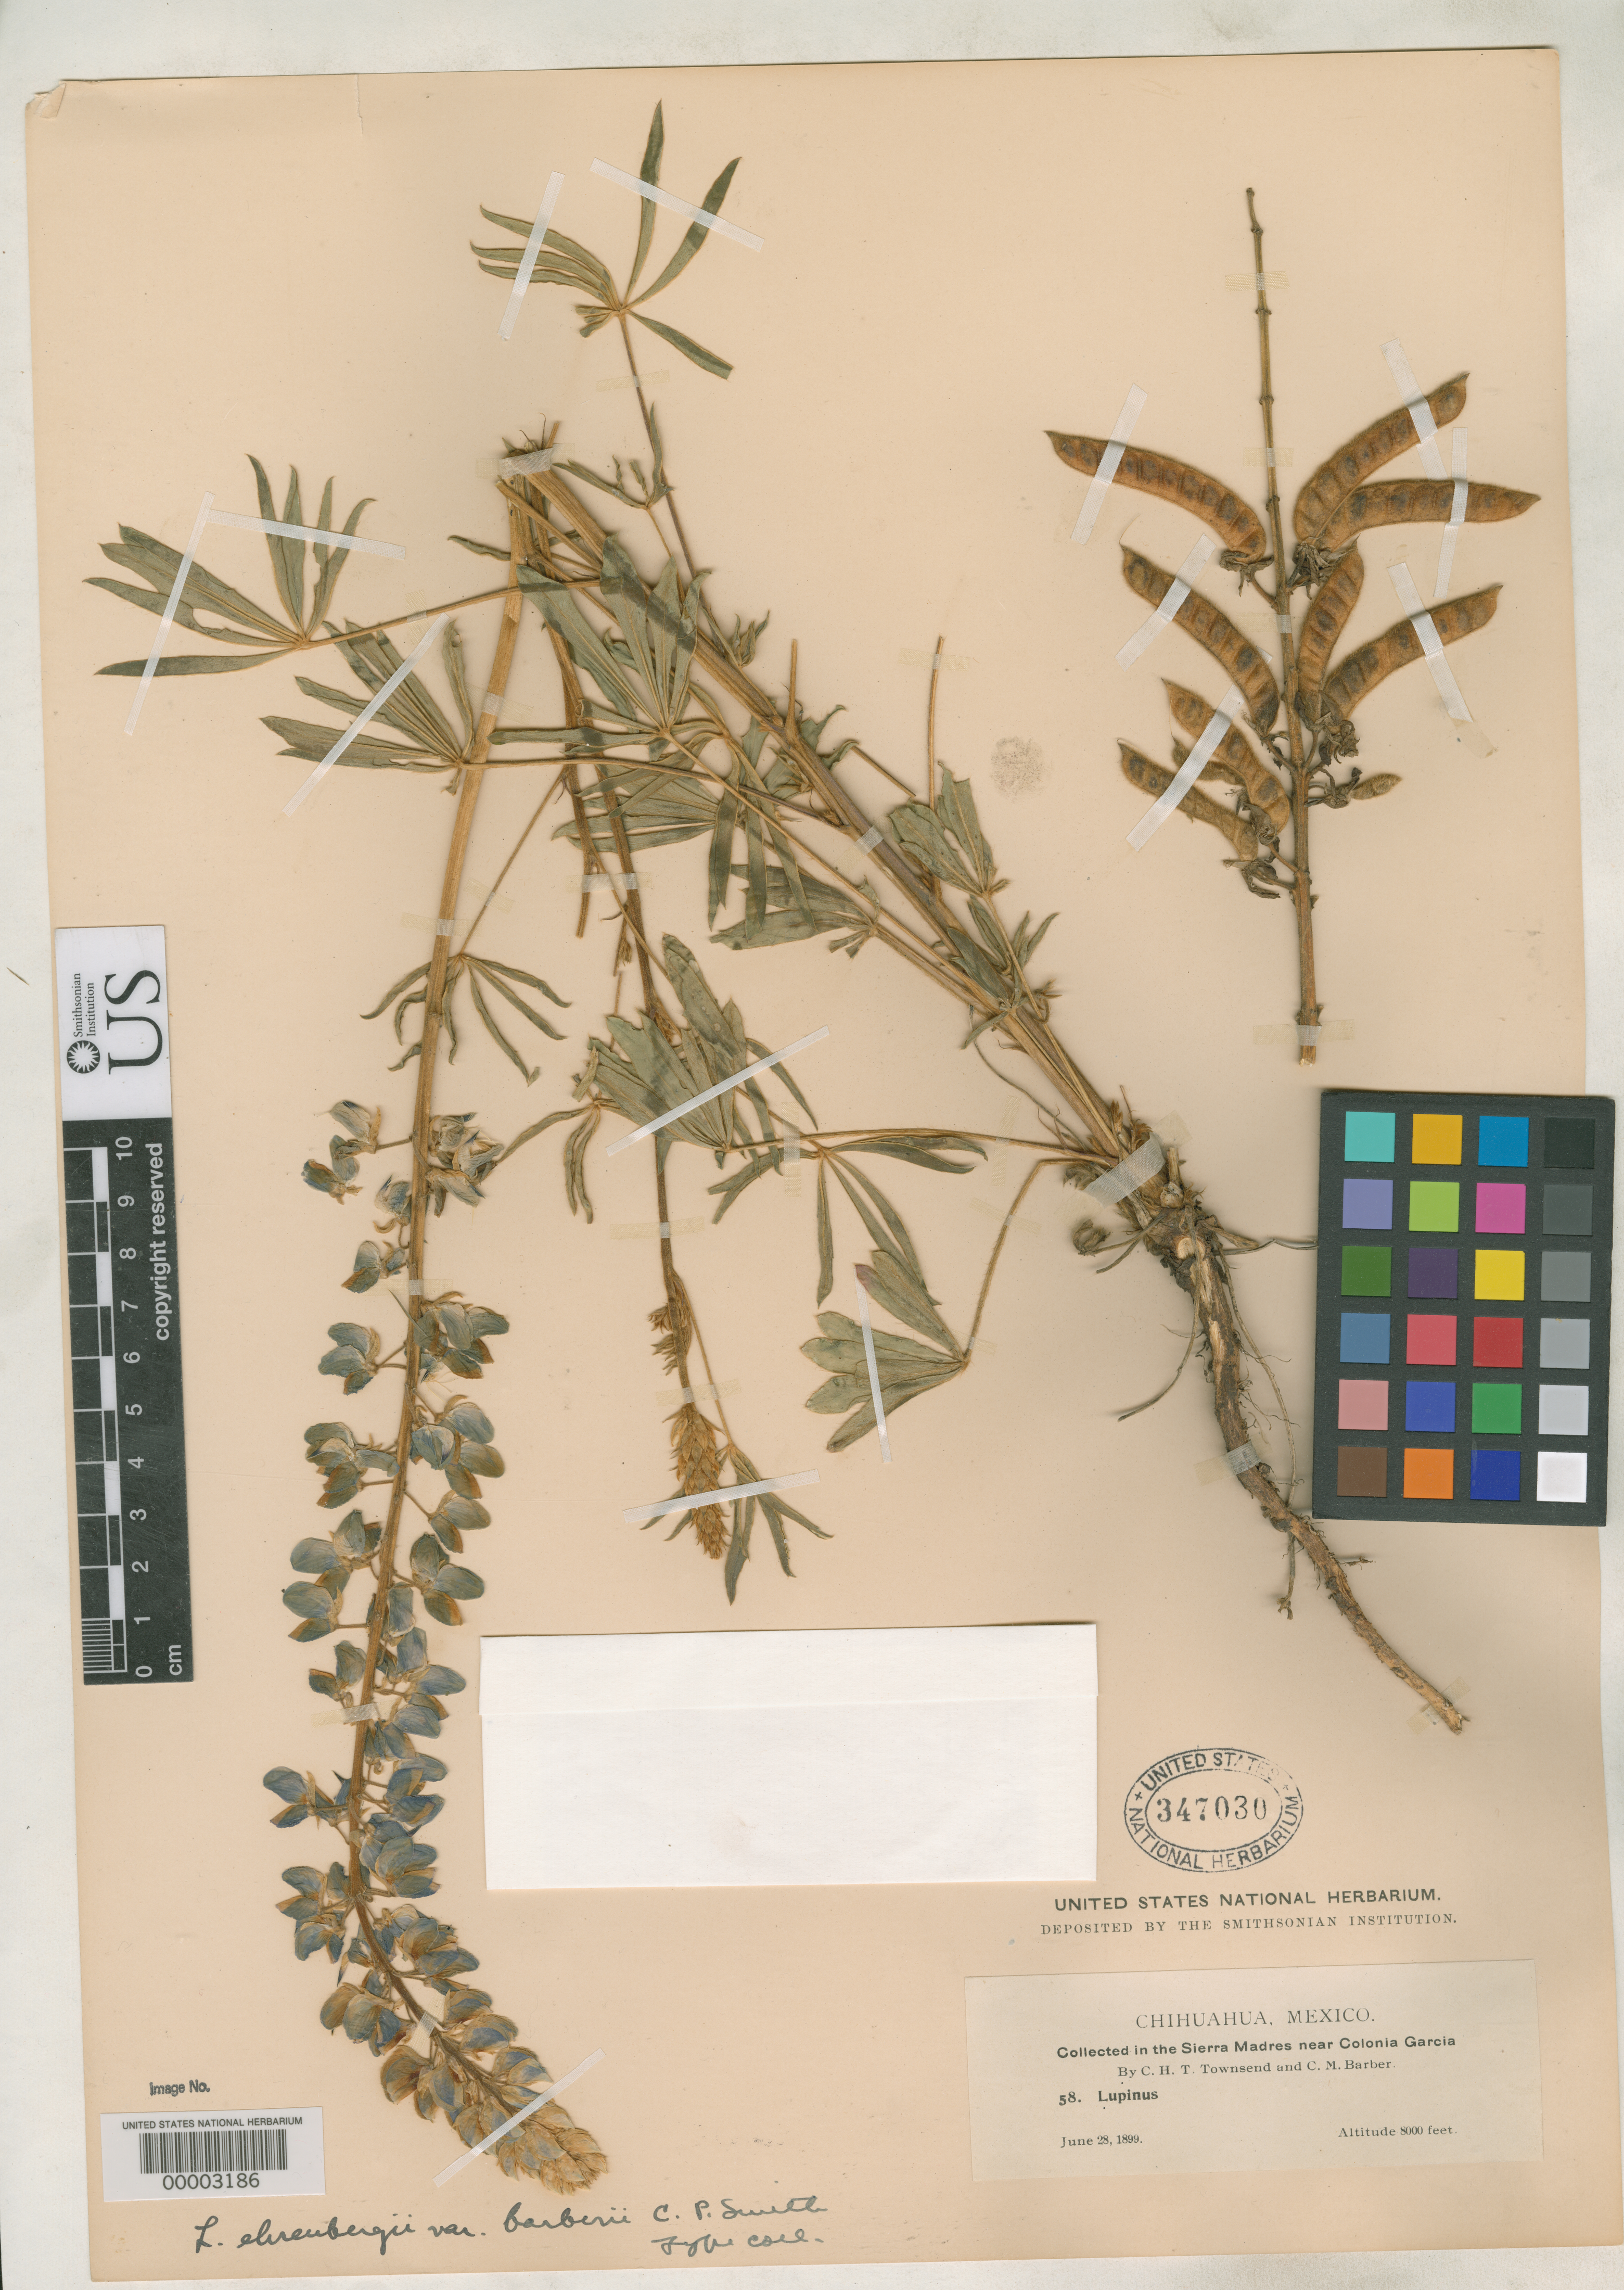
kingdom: Plantae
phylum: Tracheophyta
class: Magnoliopsida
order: Fabales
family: Fabaceae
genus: Lupinus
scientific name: Lupinus ehrenbergii var. barberi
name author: C.P. Sm.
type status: Isotype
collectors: C. H. T. Townsend & C. Barber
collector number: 58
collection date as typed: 28 Jun 1899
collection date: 1899-06-28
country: Mexico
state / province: Chihuahua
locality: Sierra Madres near Colonia Garcia.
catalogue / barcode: US 347030